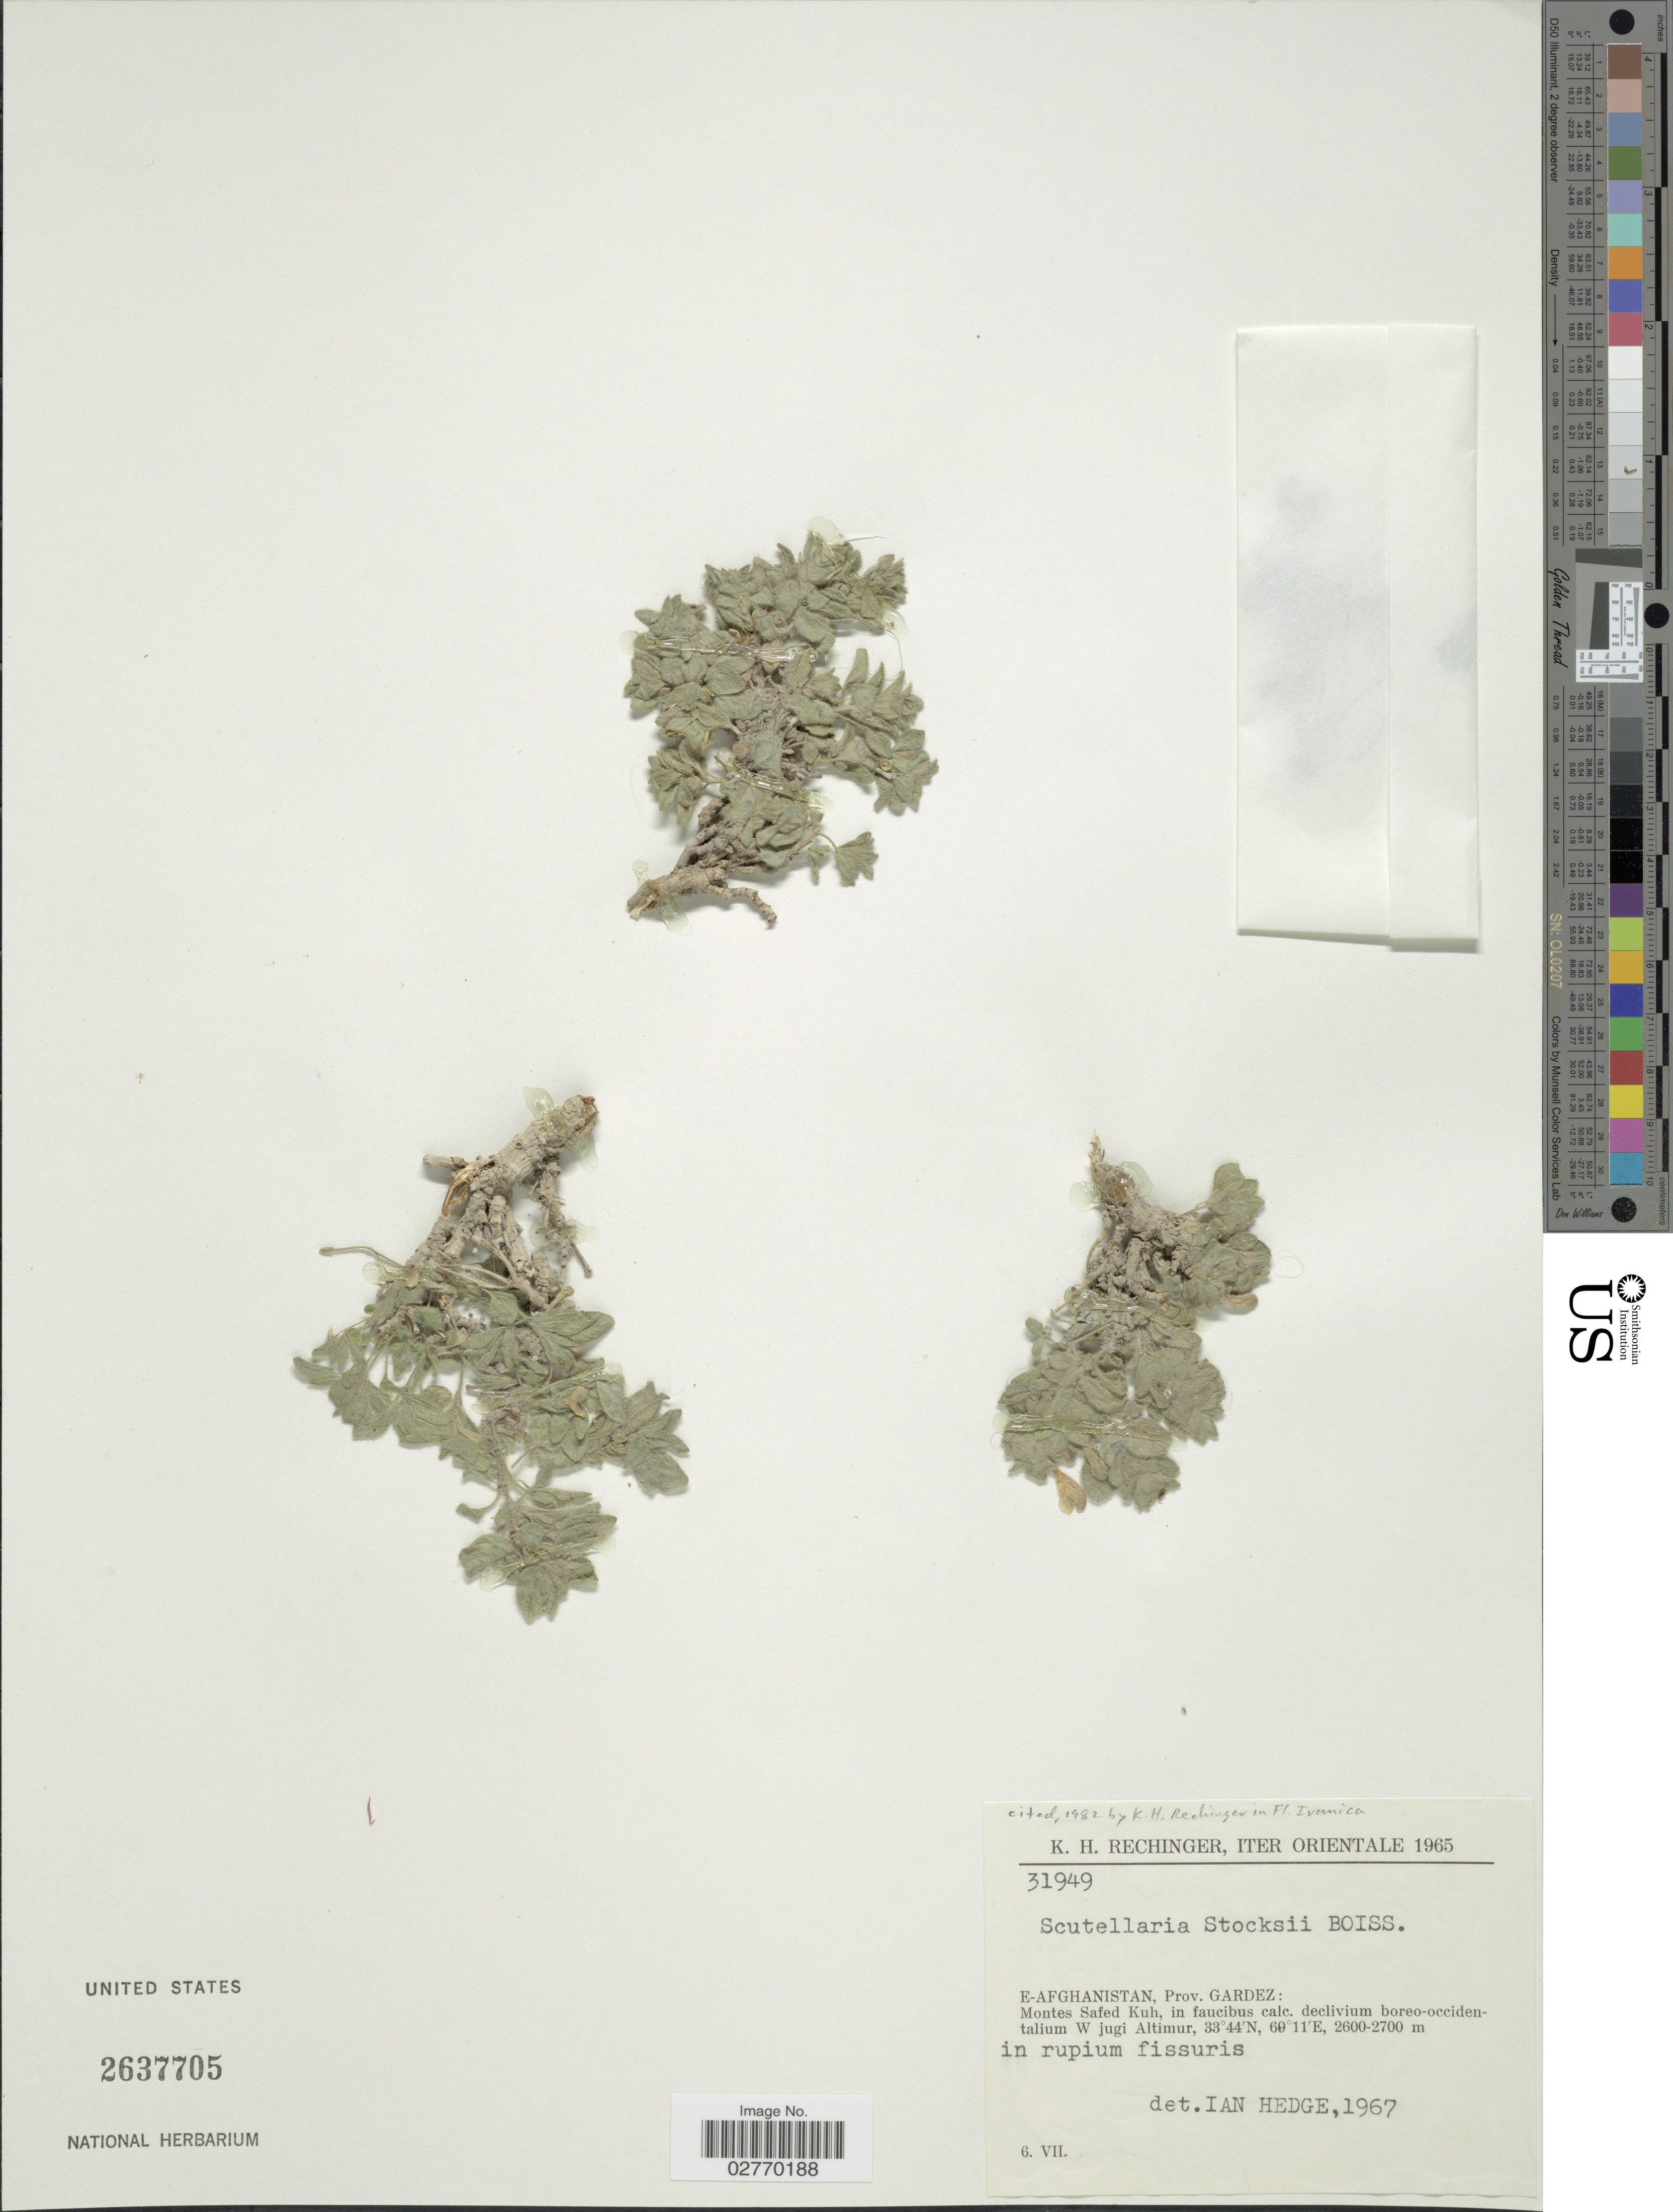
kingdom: Plantae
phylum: Tracheophyta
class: Magnoliopsida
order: Lamiales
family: Lamiaceae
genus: Scutellaria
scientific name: Scutellaria stocksii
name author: Boiss.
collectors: K. H. Rechinger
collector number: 31949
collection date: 1965-07-06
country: Afghanistan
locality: Prov. Gardez: Montes Safed Kuh, in faucibus calc. declivium boreo-occidentalium W jugi Altimur.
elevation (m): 2600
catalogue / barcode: US 2637705